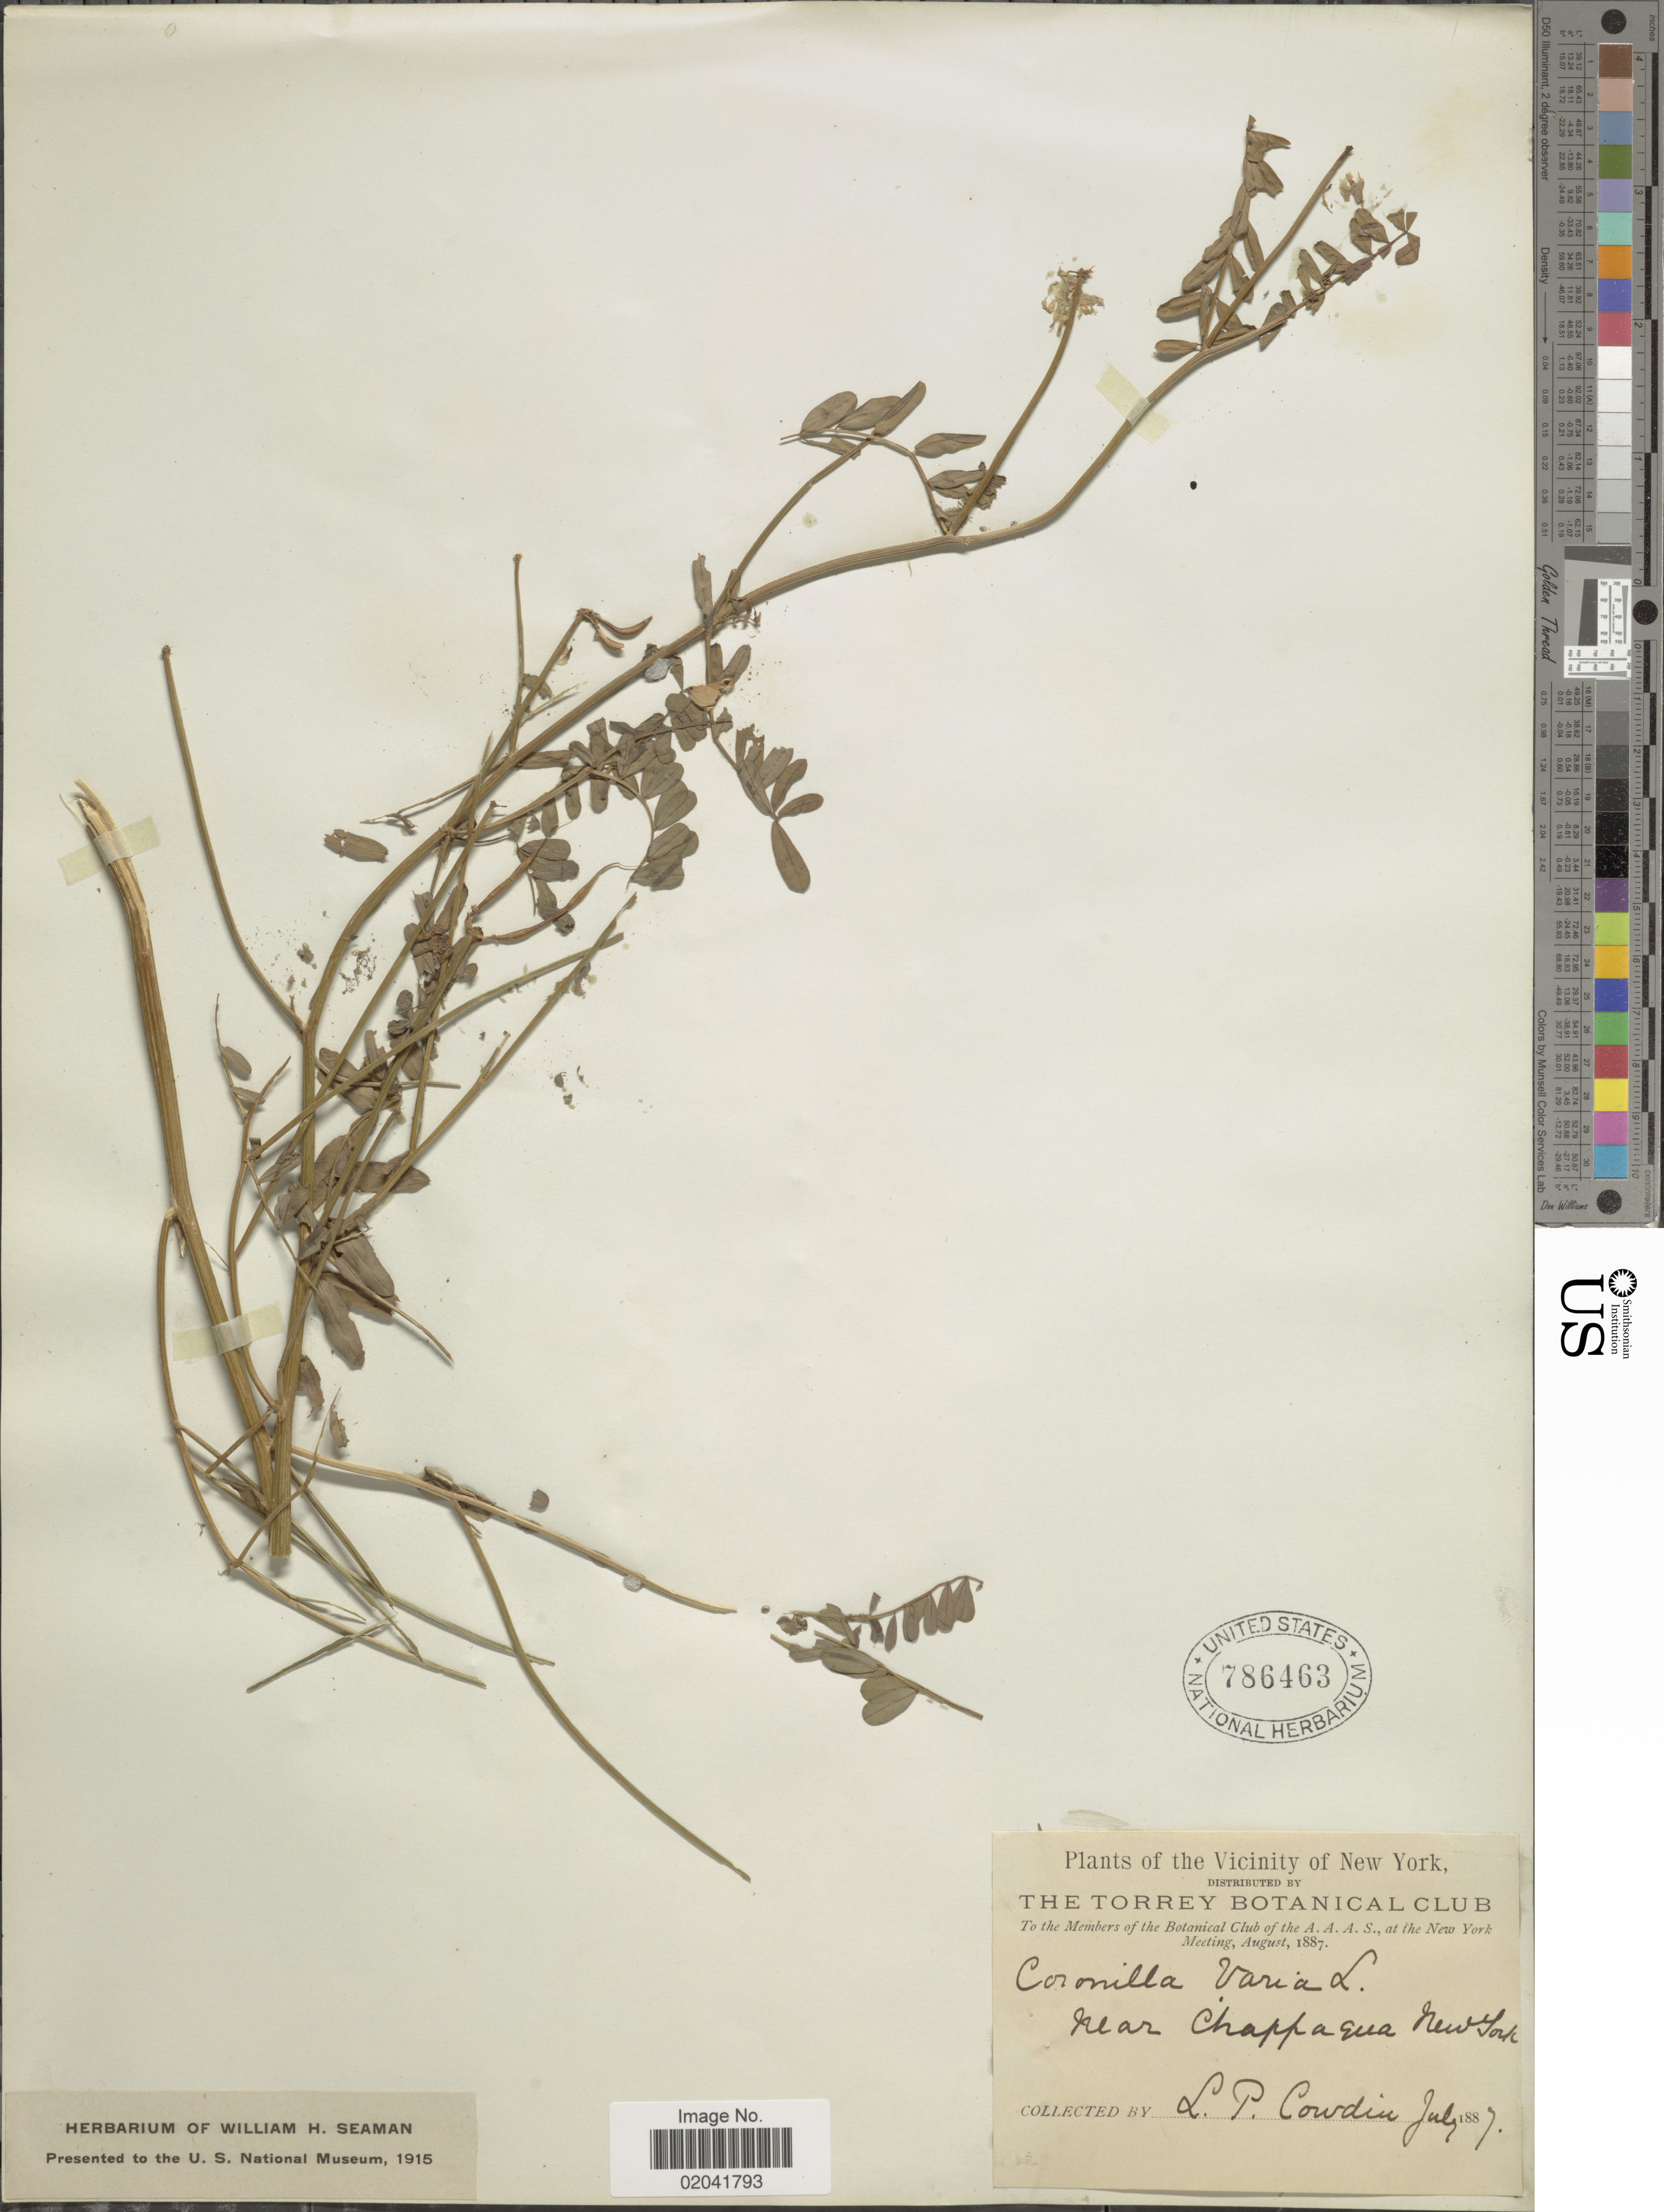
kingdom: Plantae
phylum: Tracheophyta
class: Magnoliopsida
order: Fabales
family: Fabaceae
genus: Coronilla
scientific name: Coronilla varia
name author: L.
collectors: L. Cowdin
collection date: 1887-07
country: United States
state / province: New York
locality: The Vicinity of New York, near Chappaqua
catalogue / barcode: US 786463